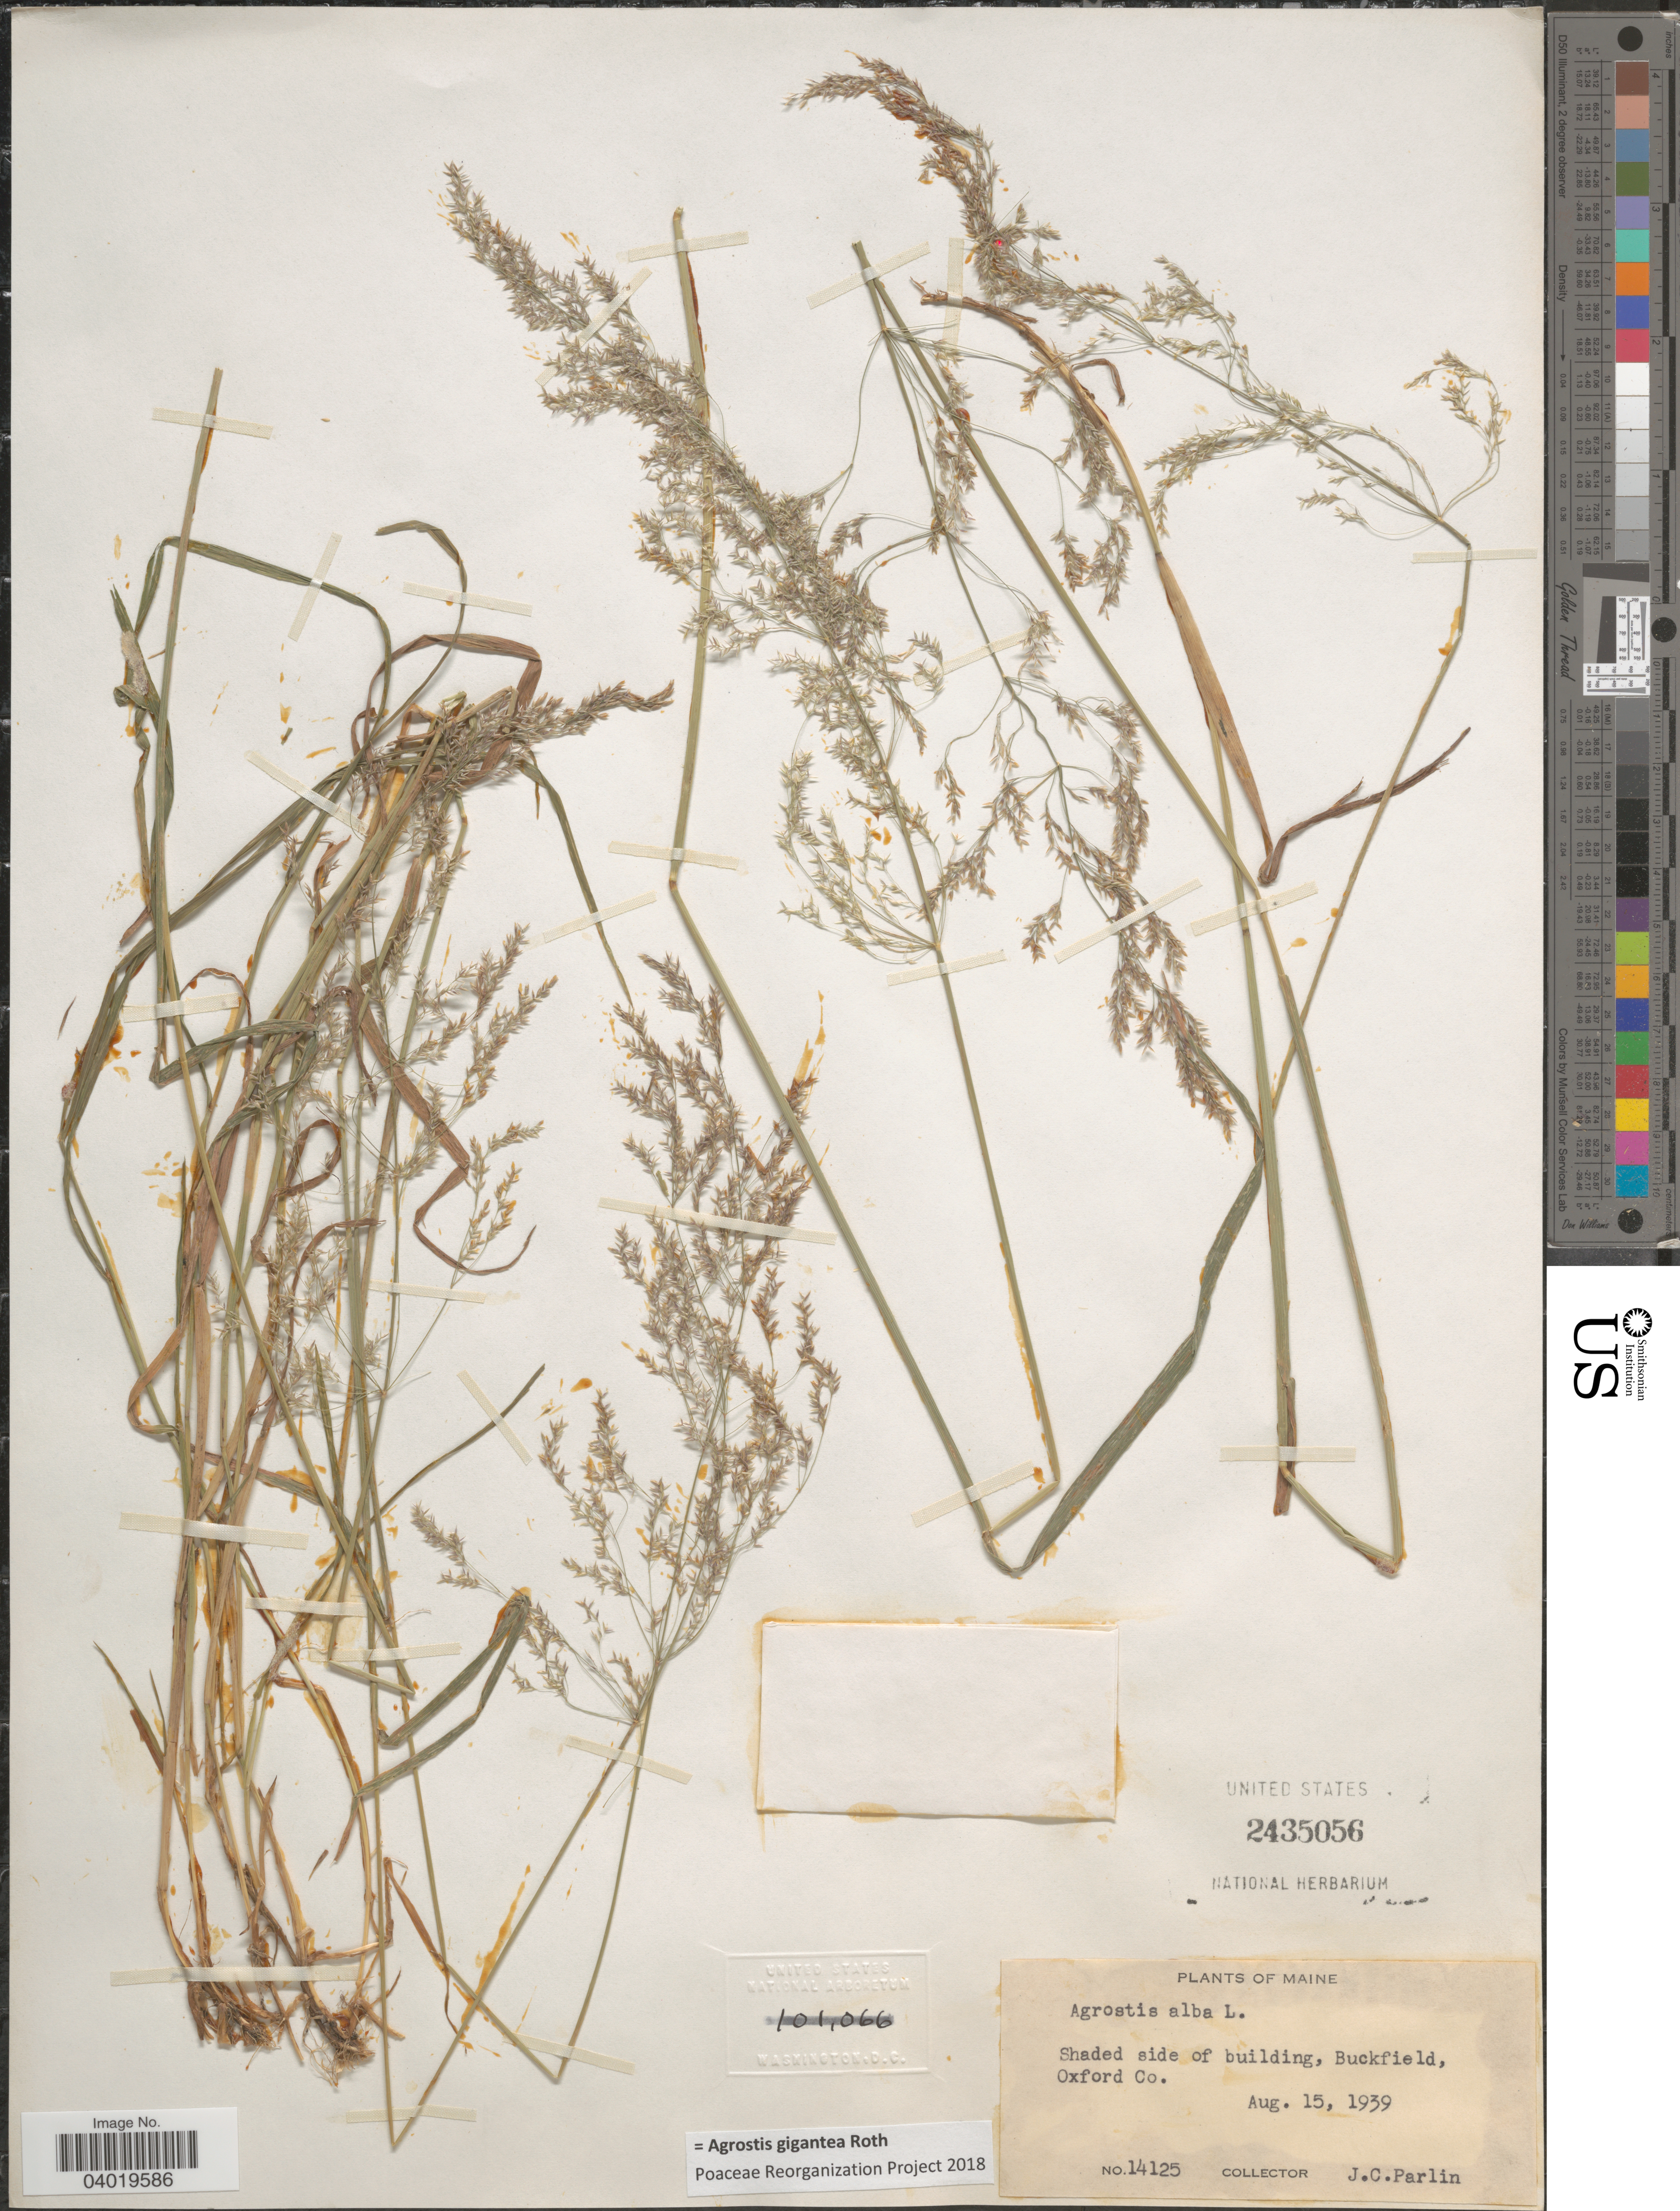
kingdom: Plantae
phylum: Tracheophyta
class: Liliopsida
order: Poales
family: Poaceae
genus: Agrostis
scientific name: Agrostis gigantea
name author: Roth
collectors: J. Parlin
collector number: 14125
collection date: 1939-08-15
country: United States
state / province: Maine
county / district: Oxford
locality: Buckfield.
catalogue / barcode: US 2435056